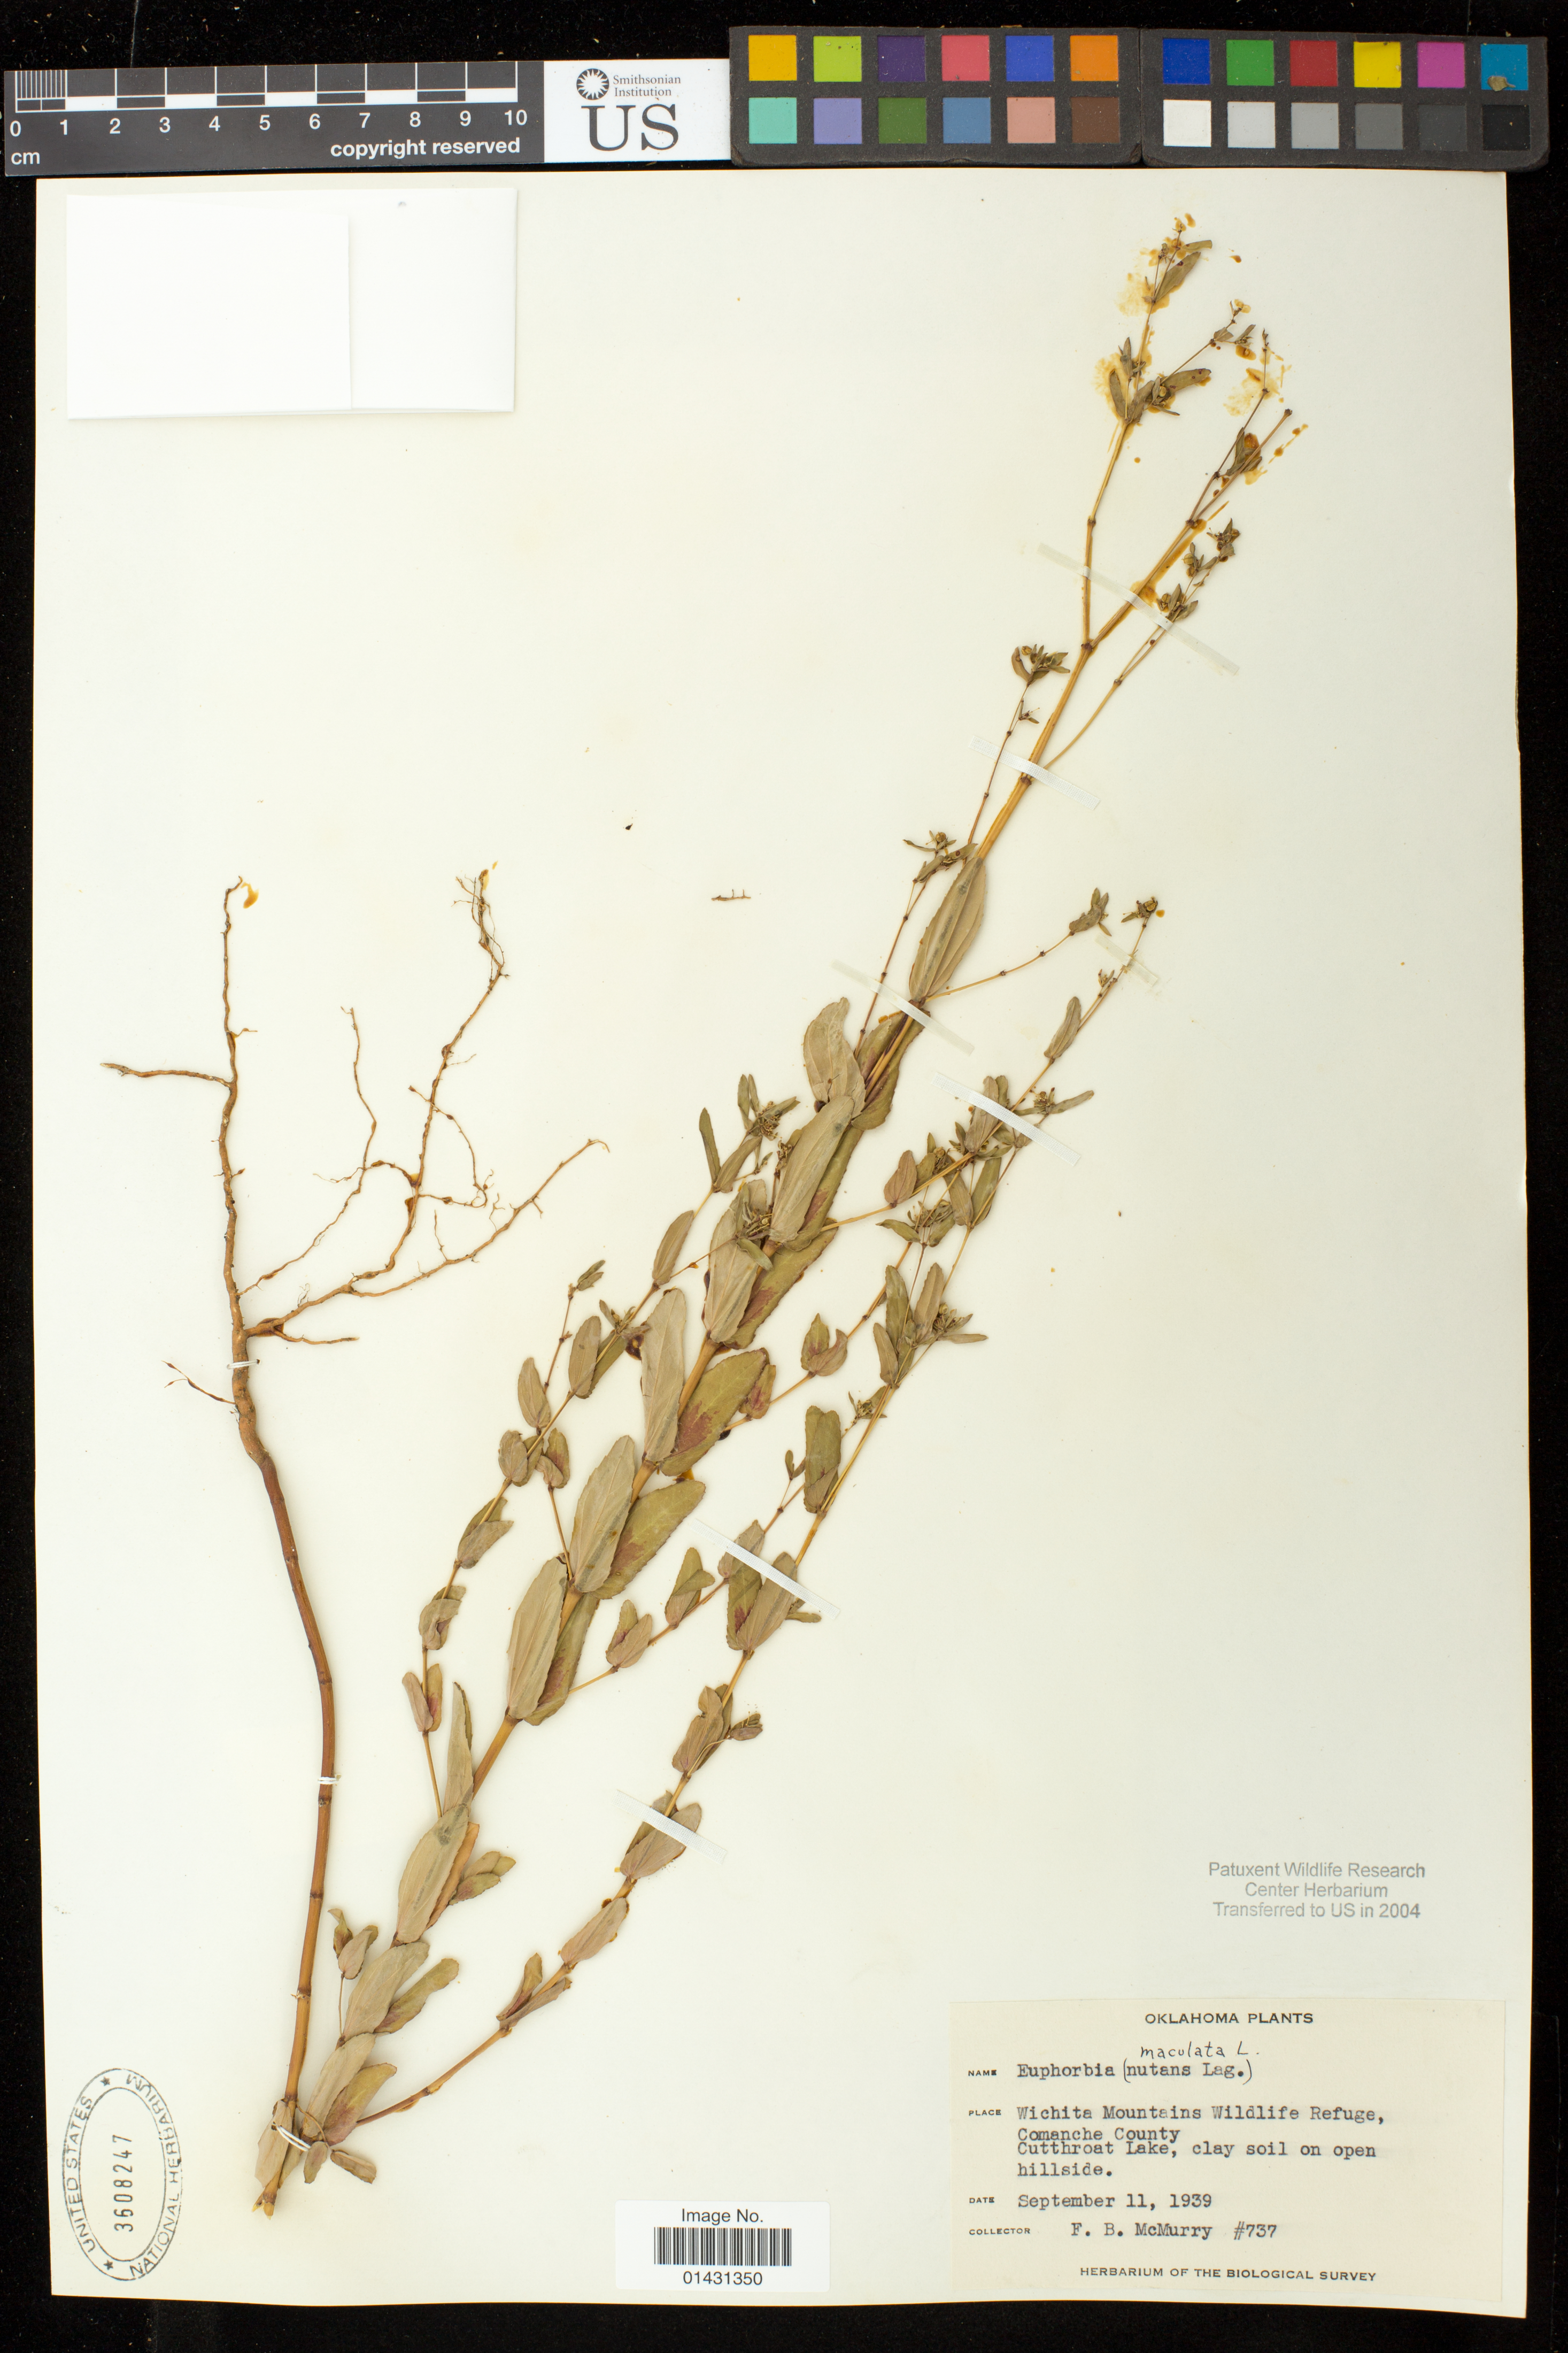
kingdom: Plantae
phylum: Tracheophyta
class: Magnoliopsida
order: Malpighiales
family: Euphorbiaceae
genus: Euphorbia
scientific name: Euphorbia maculata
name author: L.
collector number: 737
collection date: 1939-09-11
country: United States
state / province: Oklahoma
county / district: Comanche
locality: Wichita Mountains Wildlife Refuge; Cutthroat Lake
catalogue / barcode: US 3608247